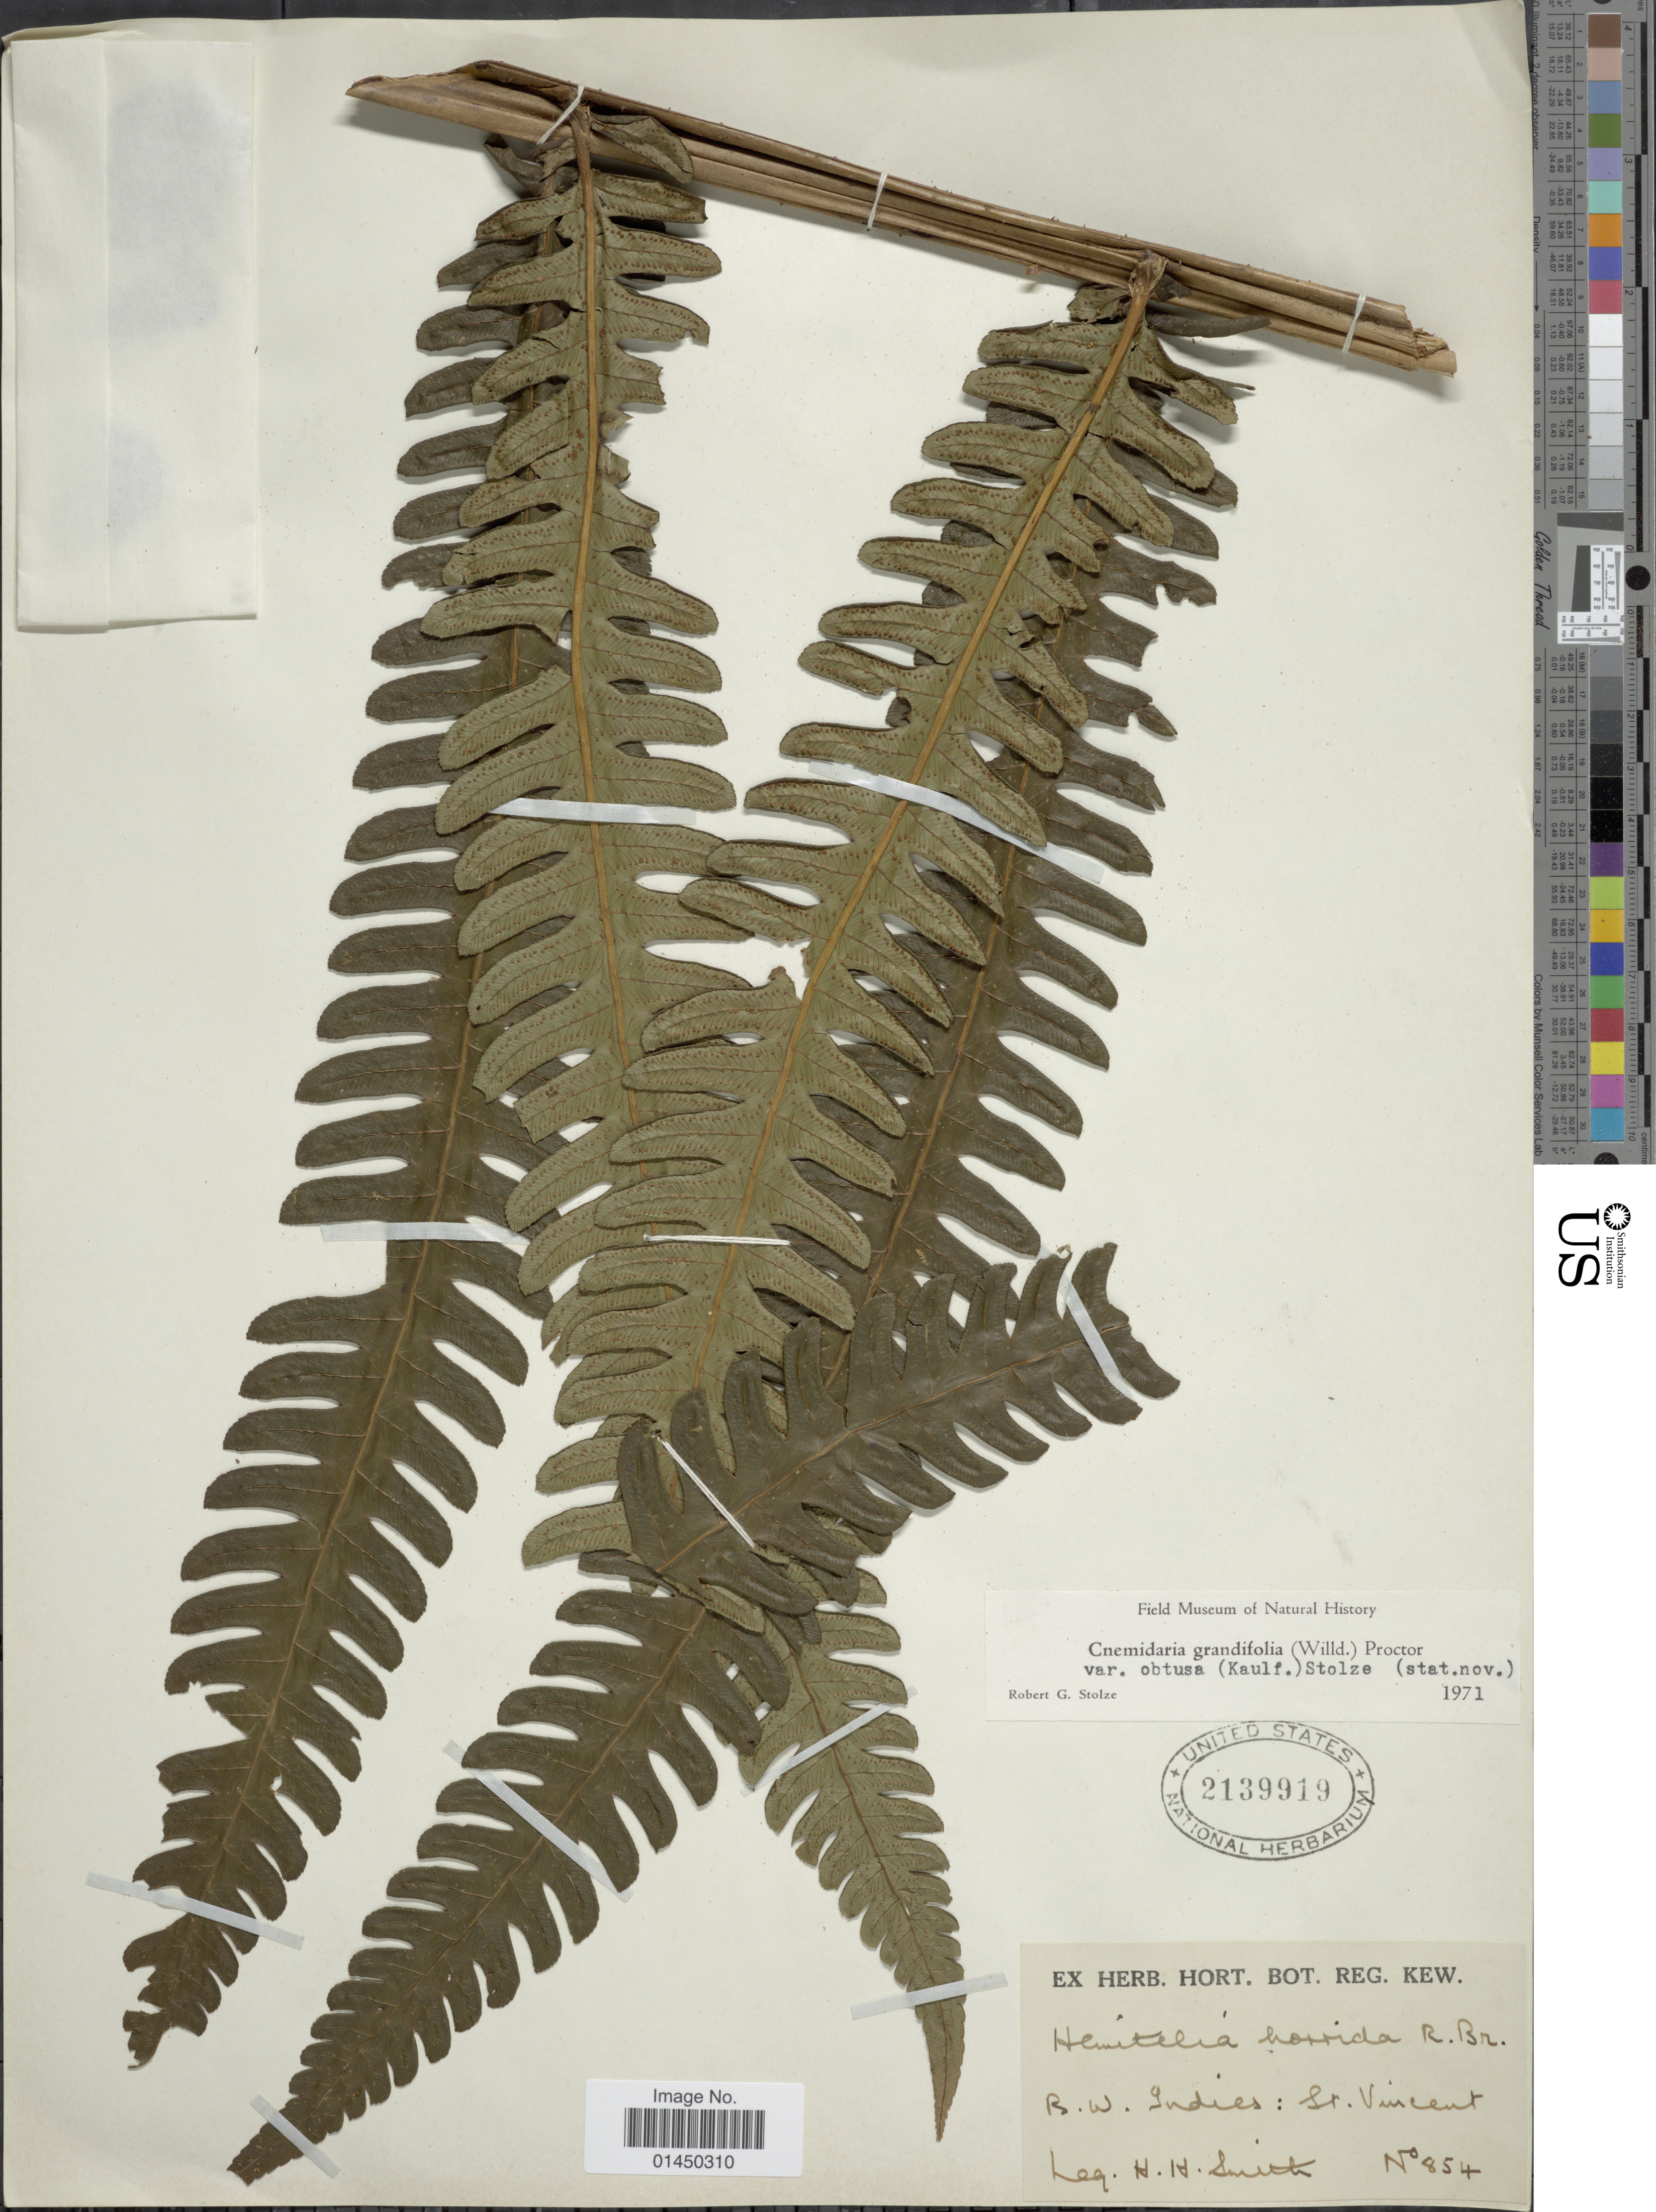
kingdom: Plantae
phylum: Tracheophyta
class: Polypodiopsida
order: Cyatheales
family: Cyatheaceae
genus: Cyathea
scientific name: Cyathea grandifolia var. obtusa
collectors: H. H. Smith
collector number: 854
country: St. Vincent - Grenadines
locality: St. Vincent.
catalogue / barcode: US 2139919